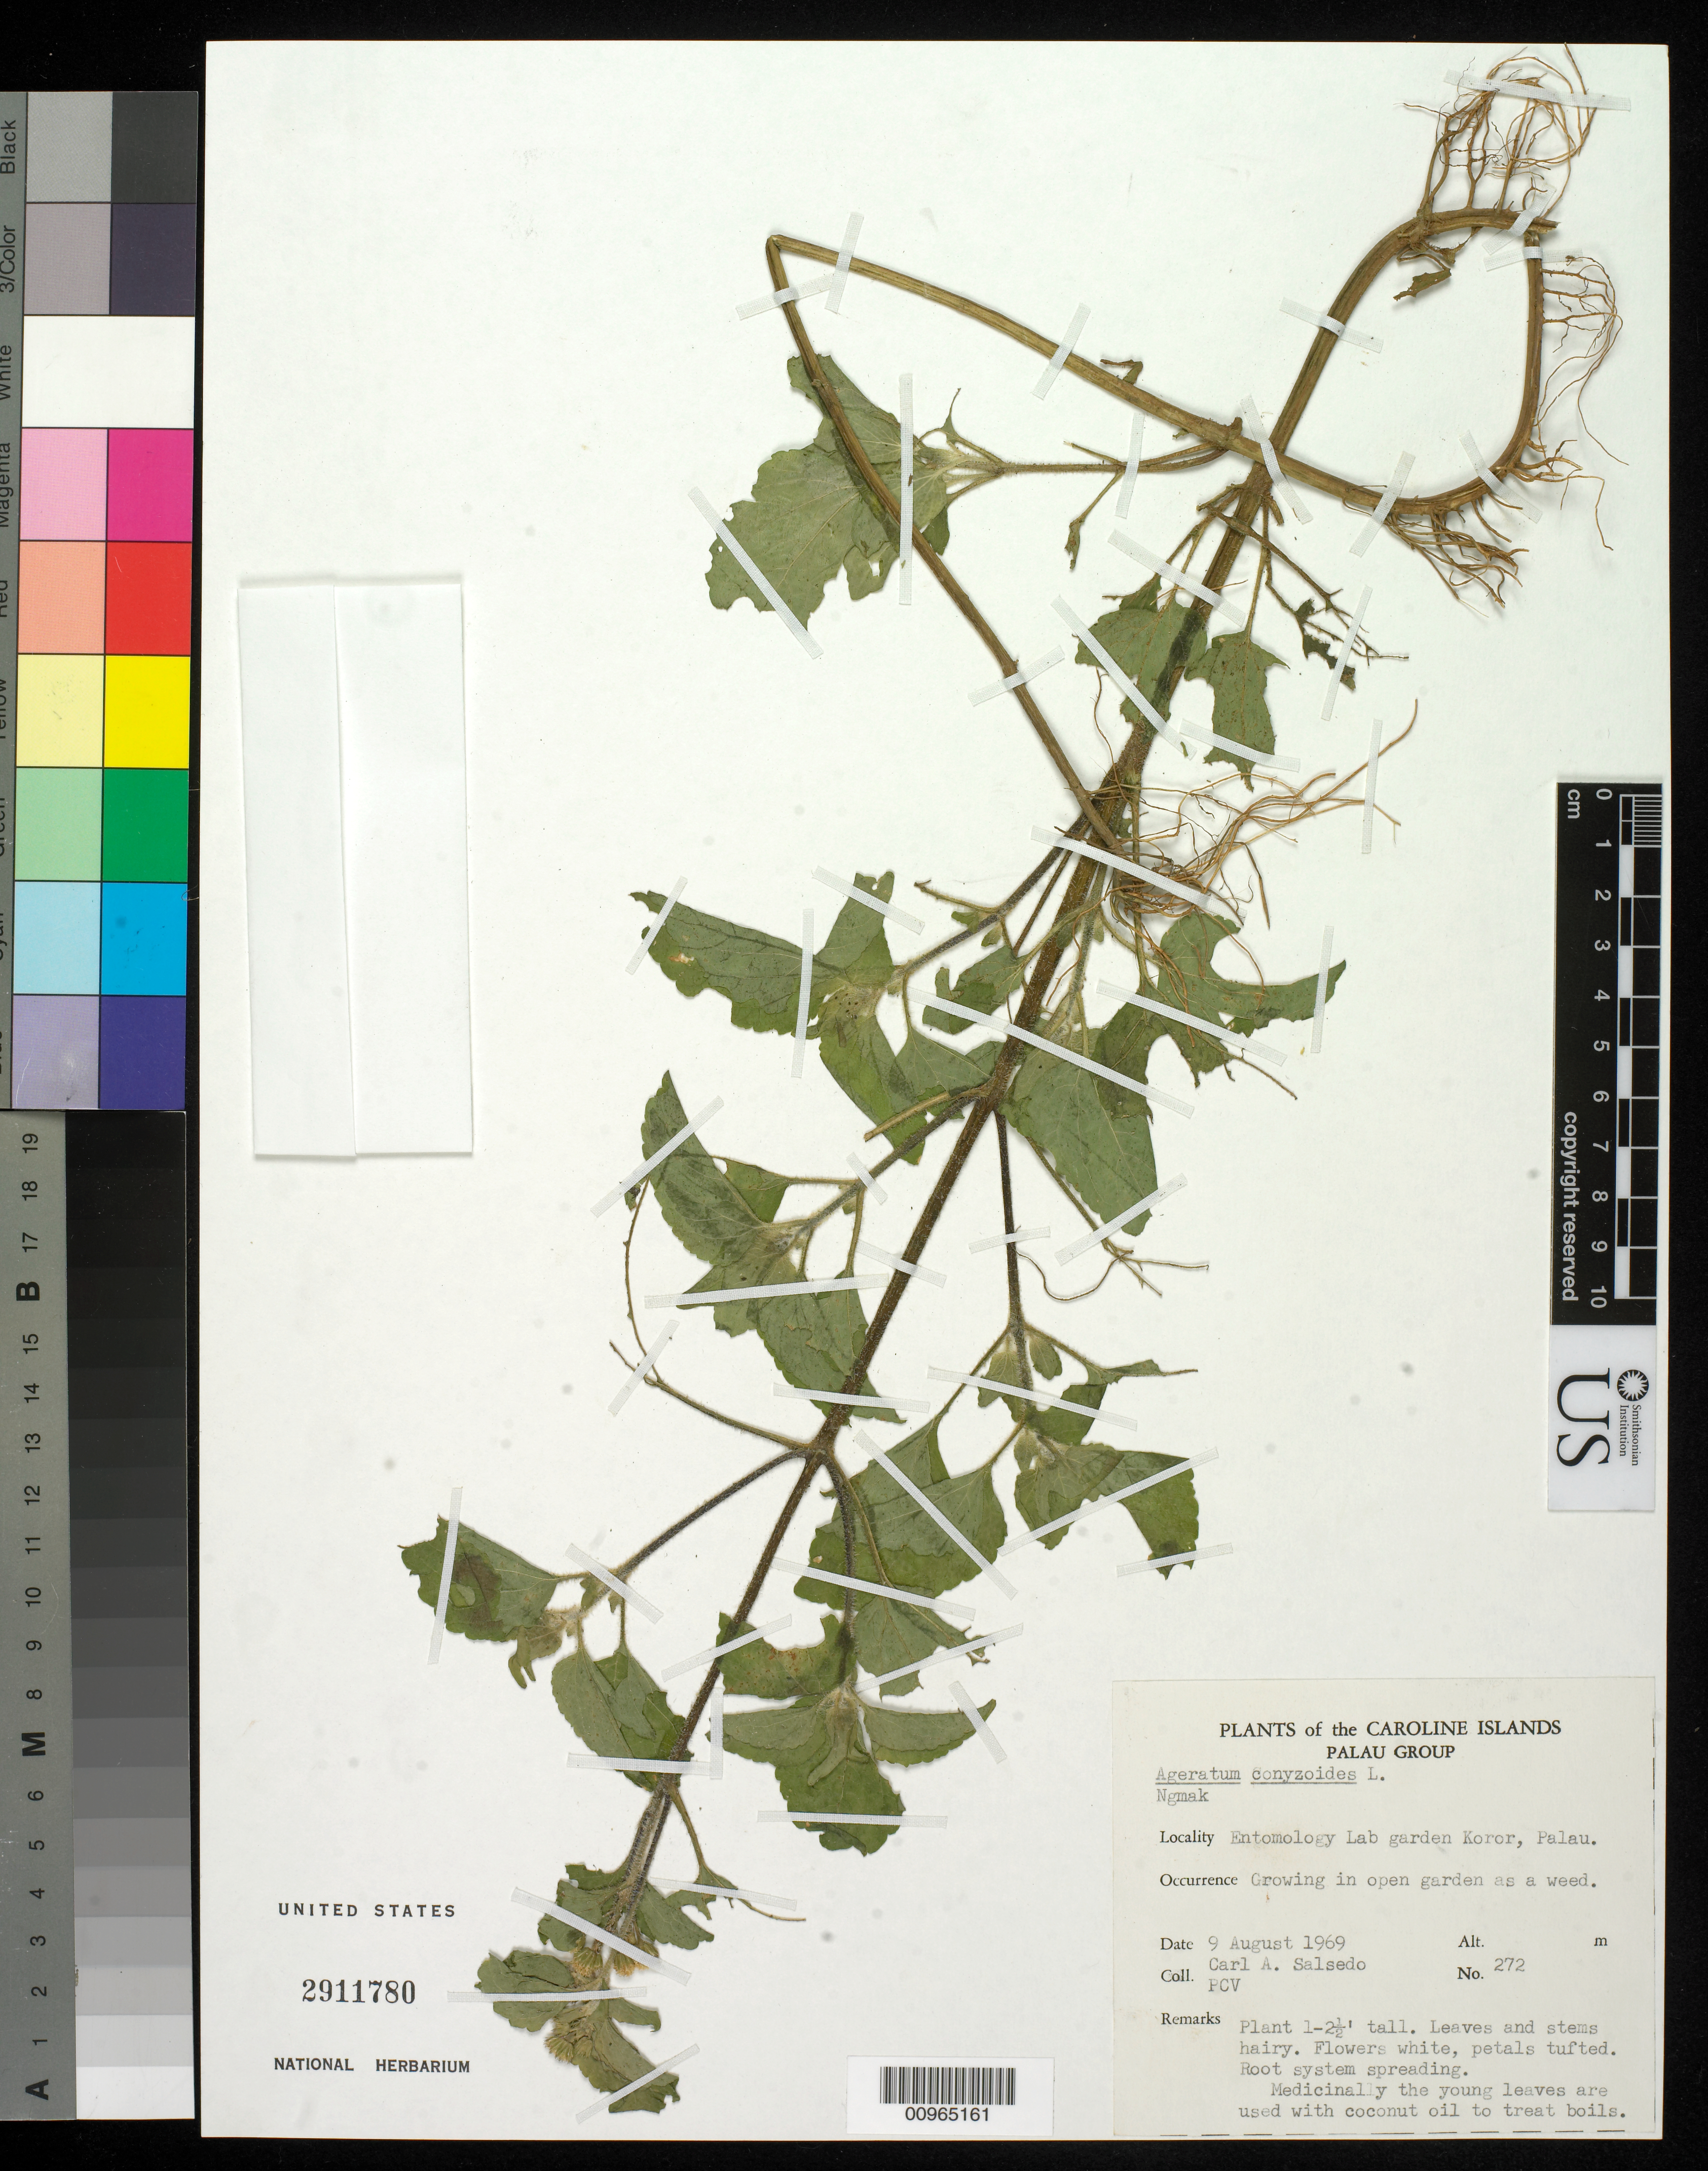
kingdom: Plantae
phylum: Tracheophyta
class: Magnoliopsida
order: Asterales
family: Asteraceae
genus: Ageratum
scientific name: Ageratum conyzoides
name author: L.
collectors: C.A. Salsedo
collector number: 272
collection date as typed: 09 Aug 1969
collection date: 1969-08-09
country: Palau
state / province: Koror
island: Oreor (Koror)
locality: Entomology lab garden, Koror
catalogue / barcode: US 2911780